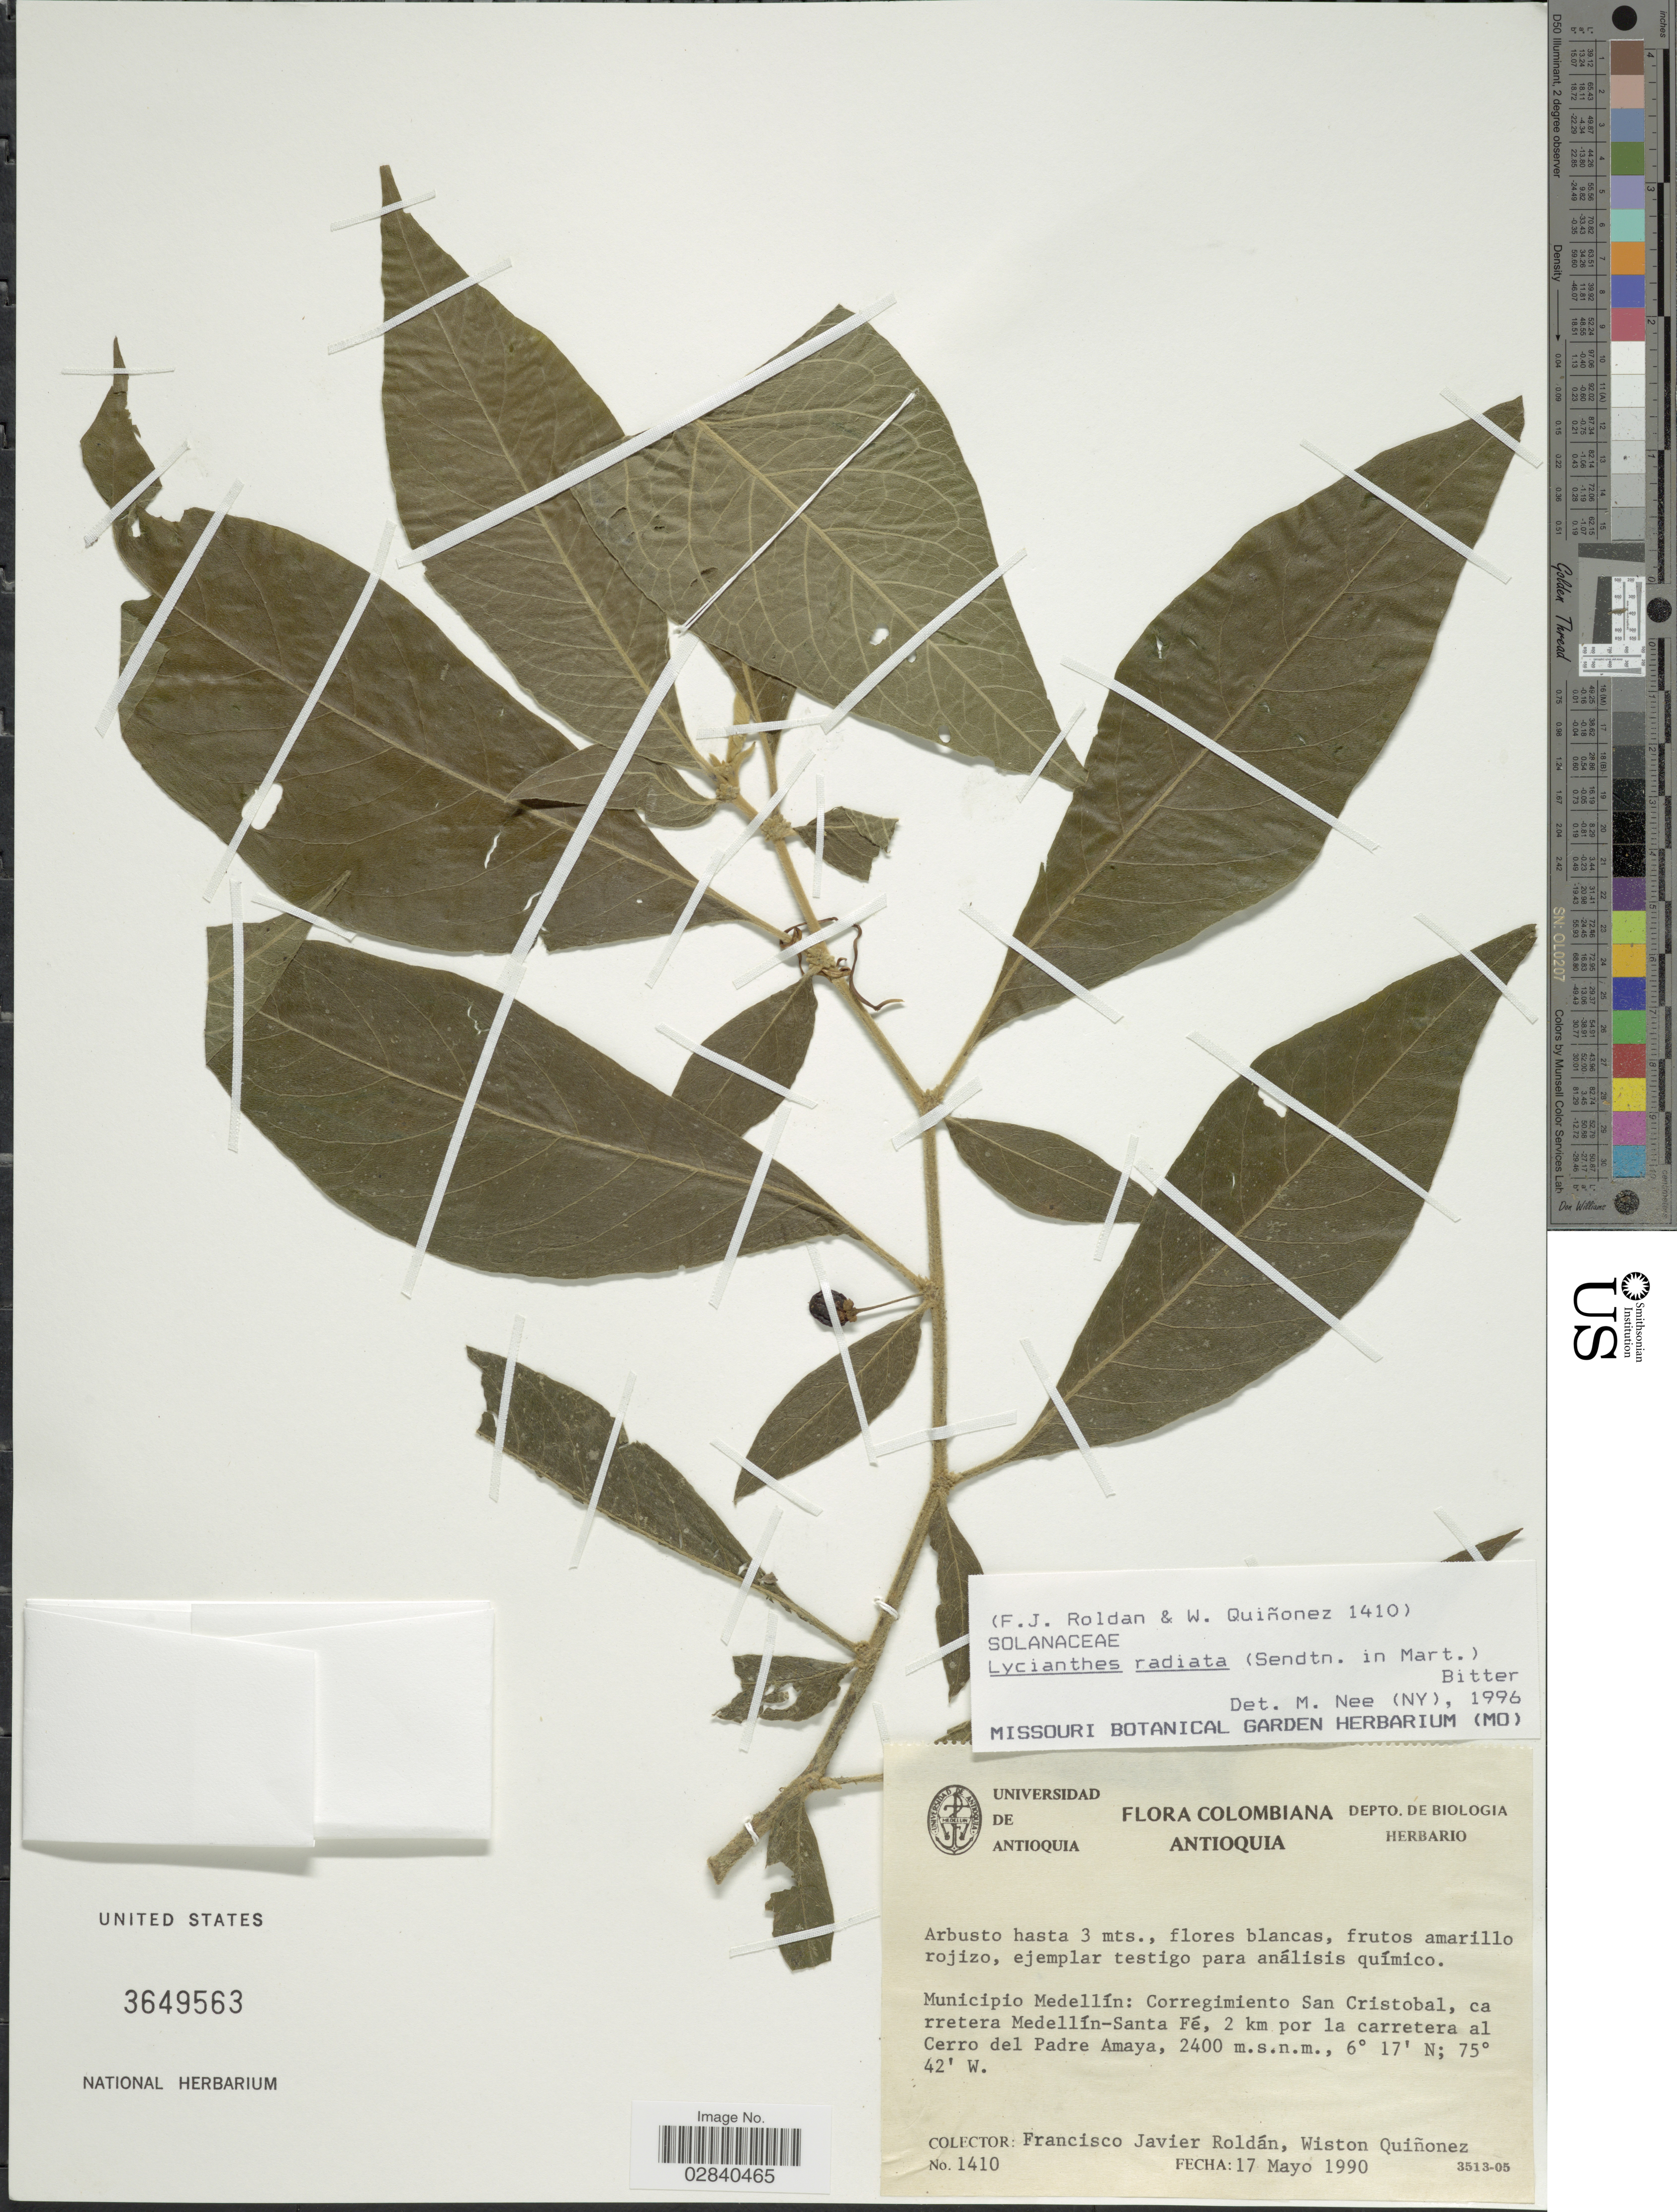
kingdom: Plantae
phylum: Tracheophyta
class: Magnoliopsida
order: Solanales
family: Solanaceae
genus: Lycianthes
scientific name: Lycianthes radiata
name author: (Sendtn.) Bitter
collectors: F. J. Roldán & W. Quiñonez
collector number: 1410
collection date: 1990-05-17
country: Colombia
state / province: Antioquia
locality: Municipio Medellín: Corregimiento San Cristobal, carretera Medellín-Santa Fé, 2 km por la carretera al Cerro del Padre Amaya.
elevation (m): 2400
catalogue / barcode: US 3649563